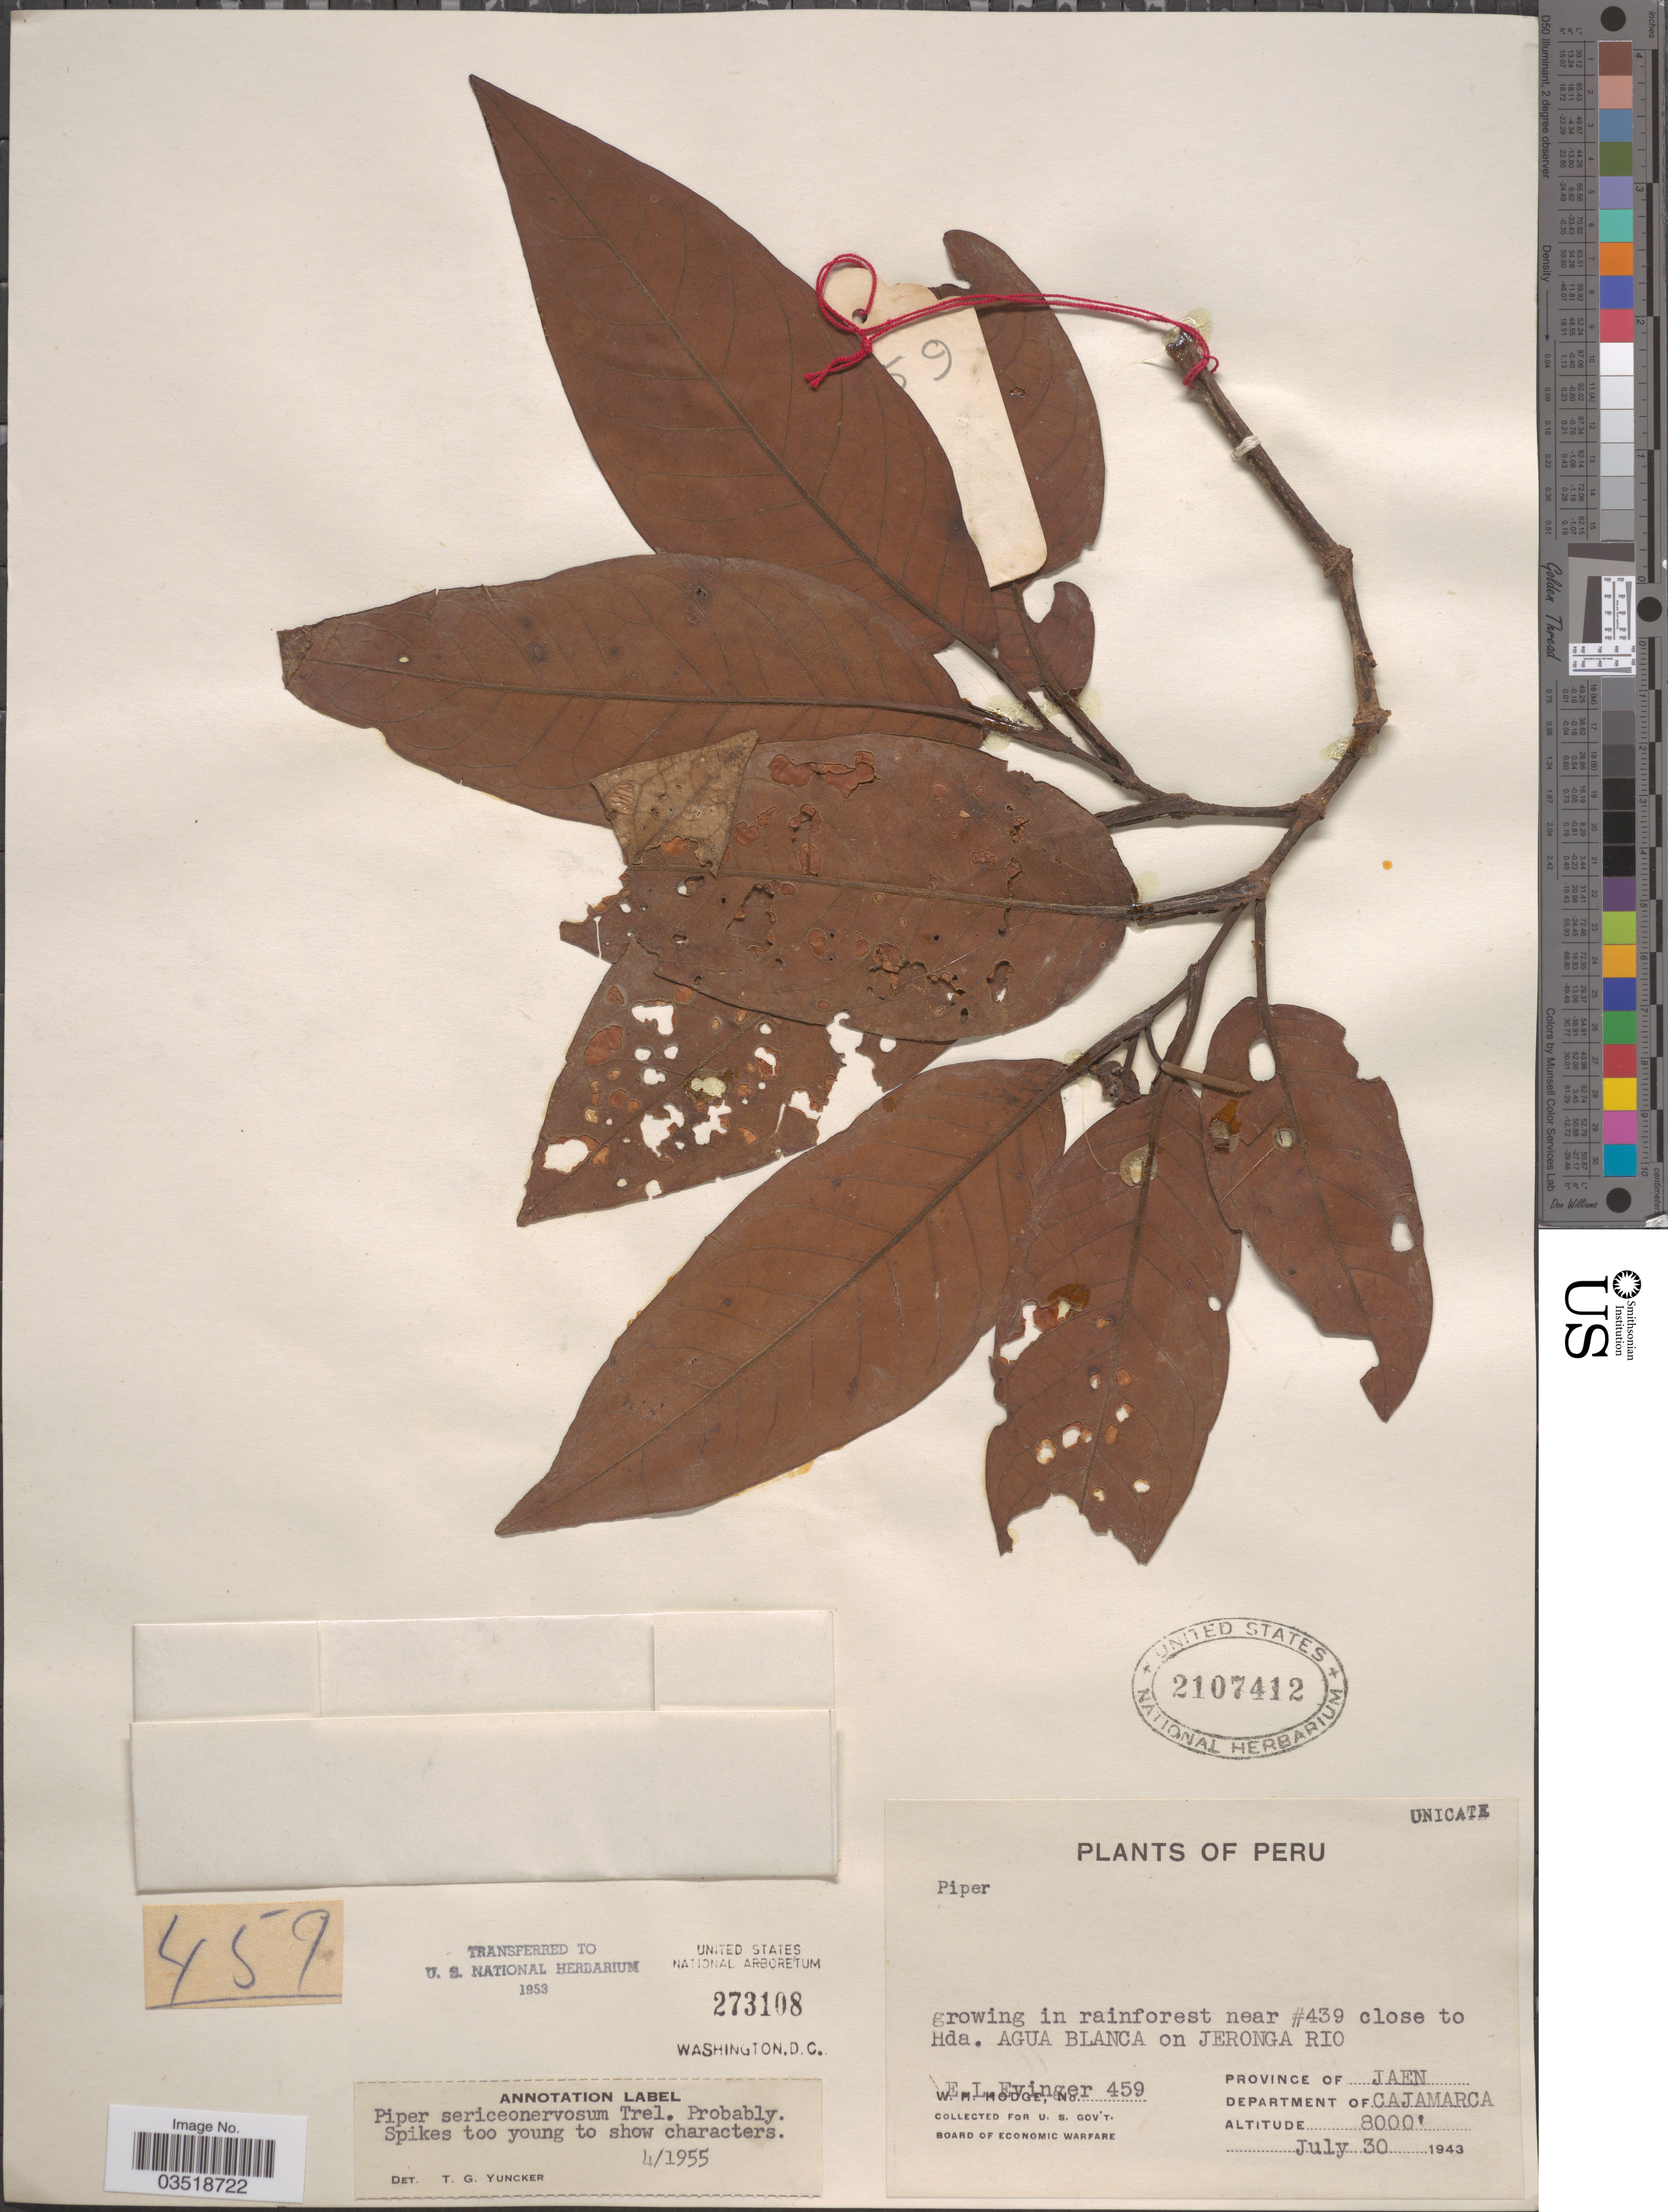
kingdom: Plantae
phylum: Tracheophyta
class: Magnoliopsida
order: Piperales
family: Piperaceae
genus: Piper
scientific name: Piper sericeonervosum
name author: Trel.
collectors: E. Evinger & W. Hodge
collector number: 459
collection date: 1943-07-30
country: Peru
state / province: Cajamarca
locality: In rainforest near #439 close to Hda. Agua Blanca on Jeronga Rio. Province of Jaen. Department of Cajamarca.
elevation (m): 2438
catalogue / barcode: US 2107412